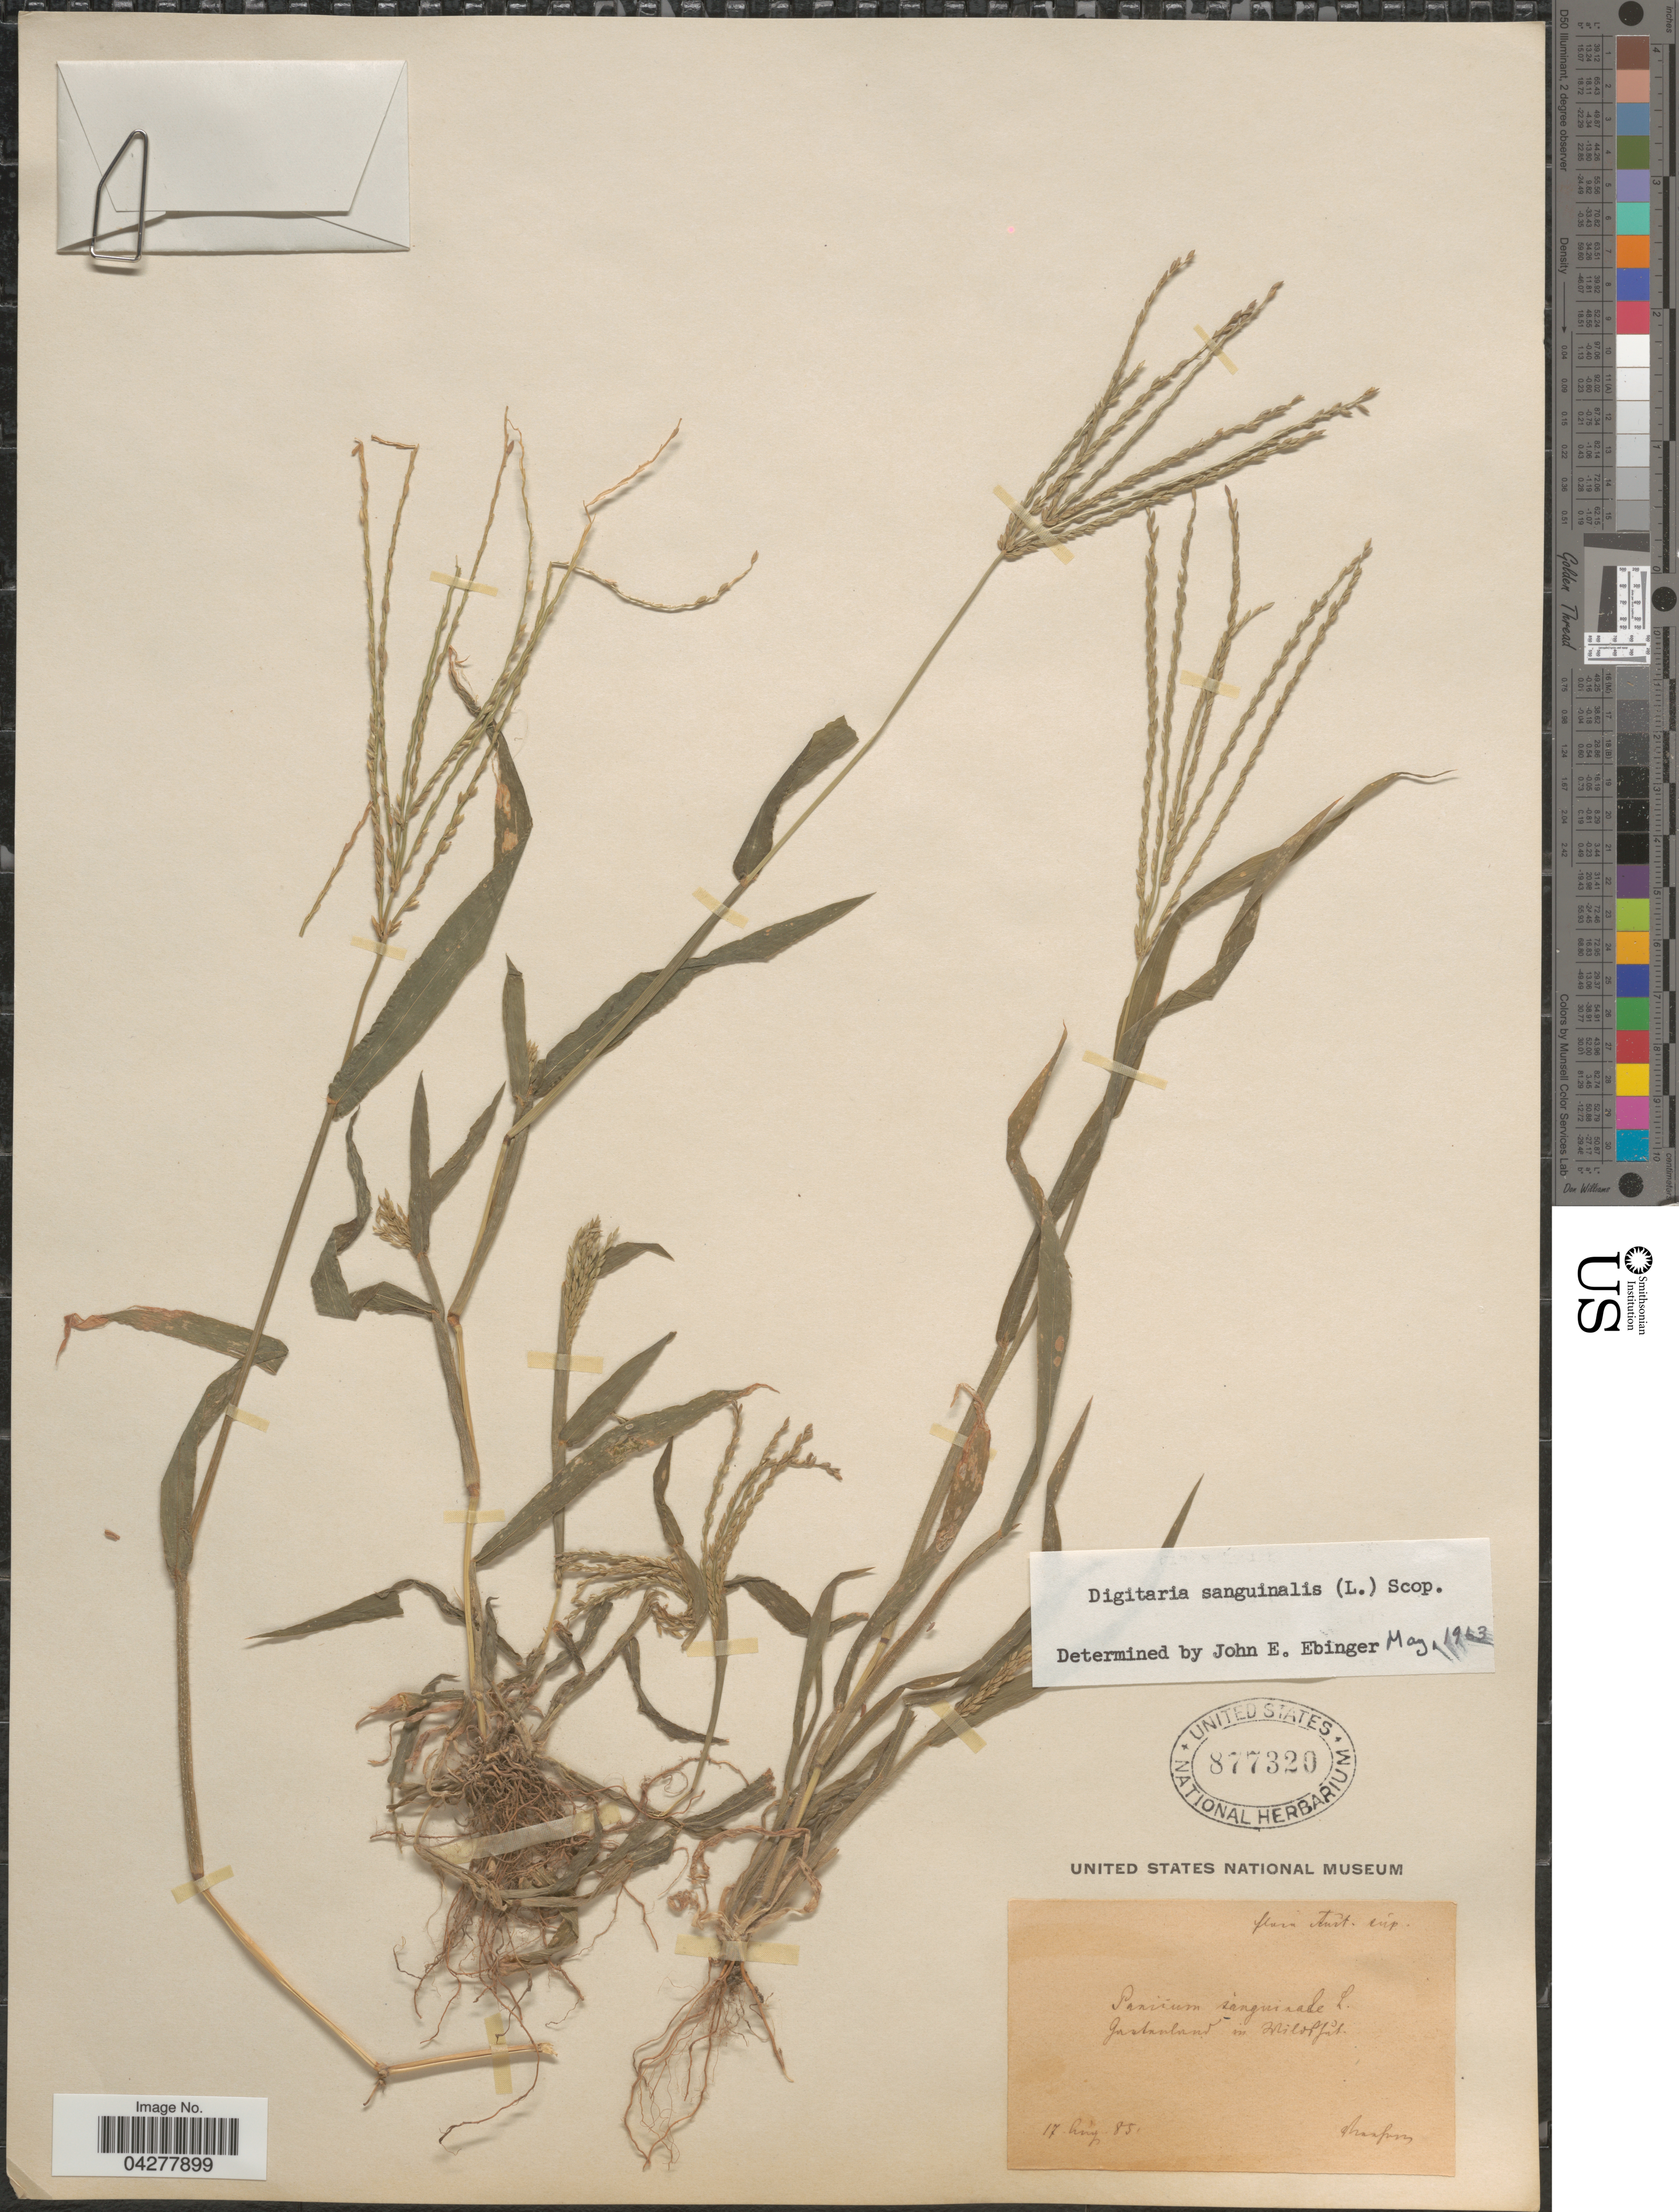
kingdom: Plantae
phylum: Tracheophyta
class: Liliopsida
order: Poales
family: Poaceae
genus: Digitaria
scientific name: Digitaria sanguinalis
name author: (L.) Scop.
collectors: F. Vierhapper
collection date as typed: Transcribed d/m/y: 17/8/85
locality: Aust. sup. [illegible text].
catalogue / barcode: US 877320